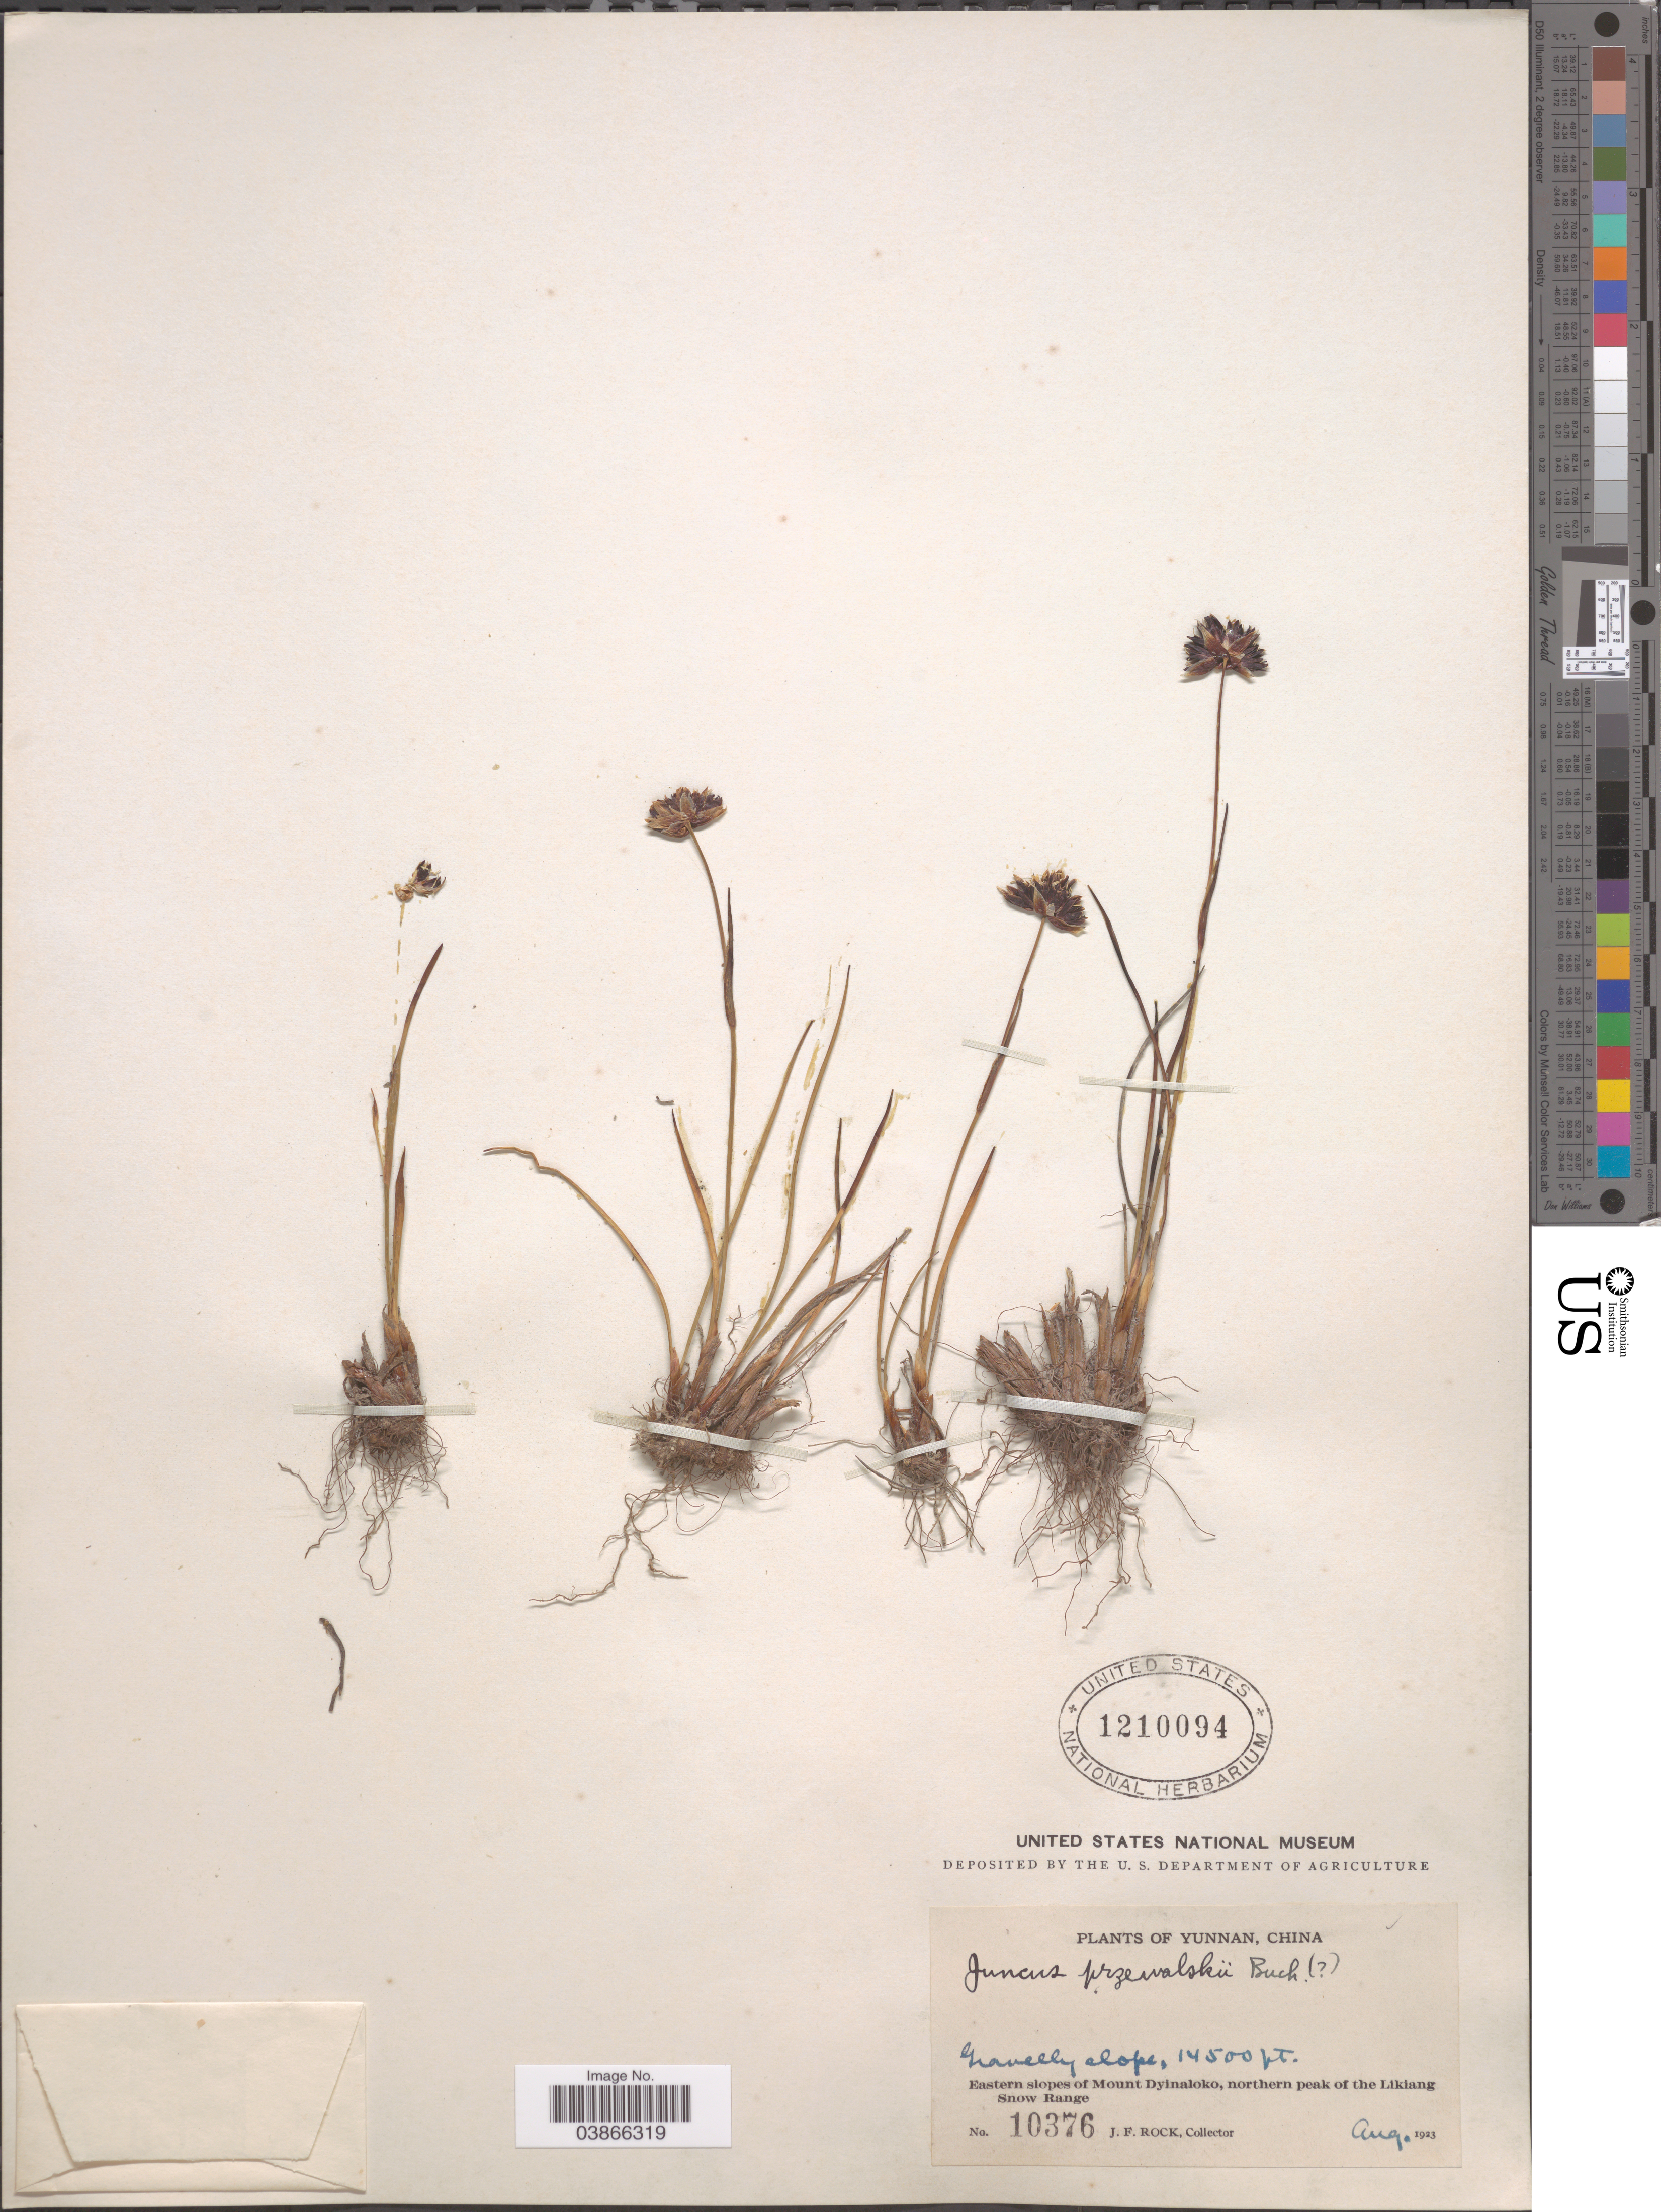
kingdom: Plantae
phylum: Tracheophyta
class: Liliopsida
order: Poales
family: Juncaceae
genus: Juncus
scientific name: Juncus przewalskii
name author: Buchenau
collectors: J. Rock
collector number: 10376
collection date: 1923-08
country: China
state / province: Yunnan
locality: Eastern slopes of Mount Dyinaloko, northern peak of the Likiang Snow Range.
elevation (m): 4420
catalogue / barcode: US 1210094